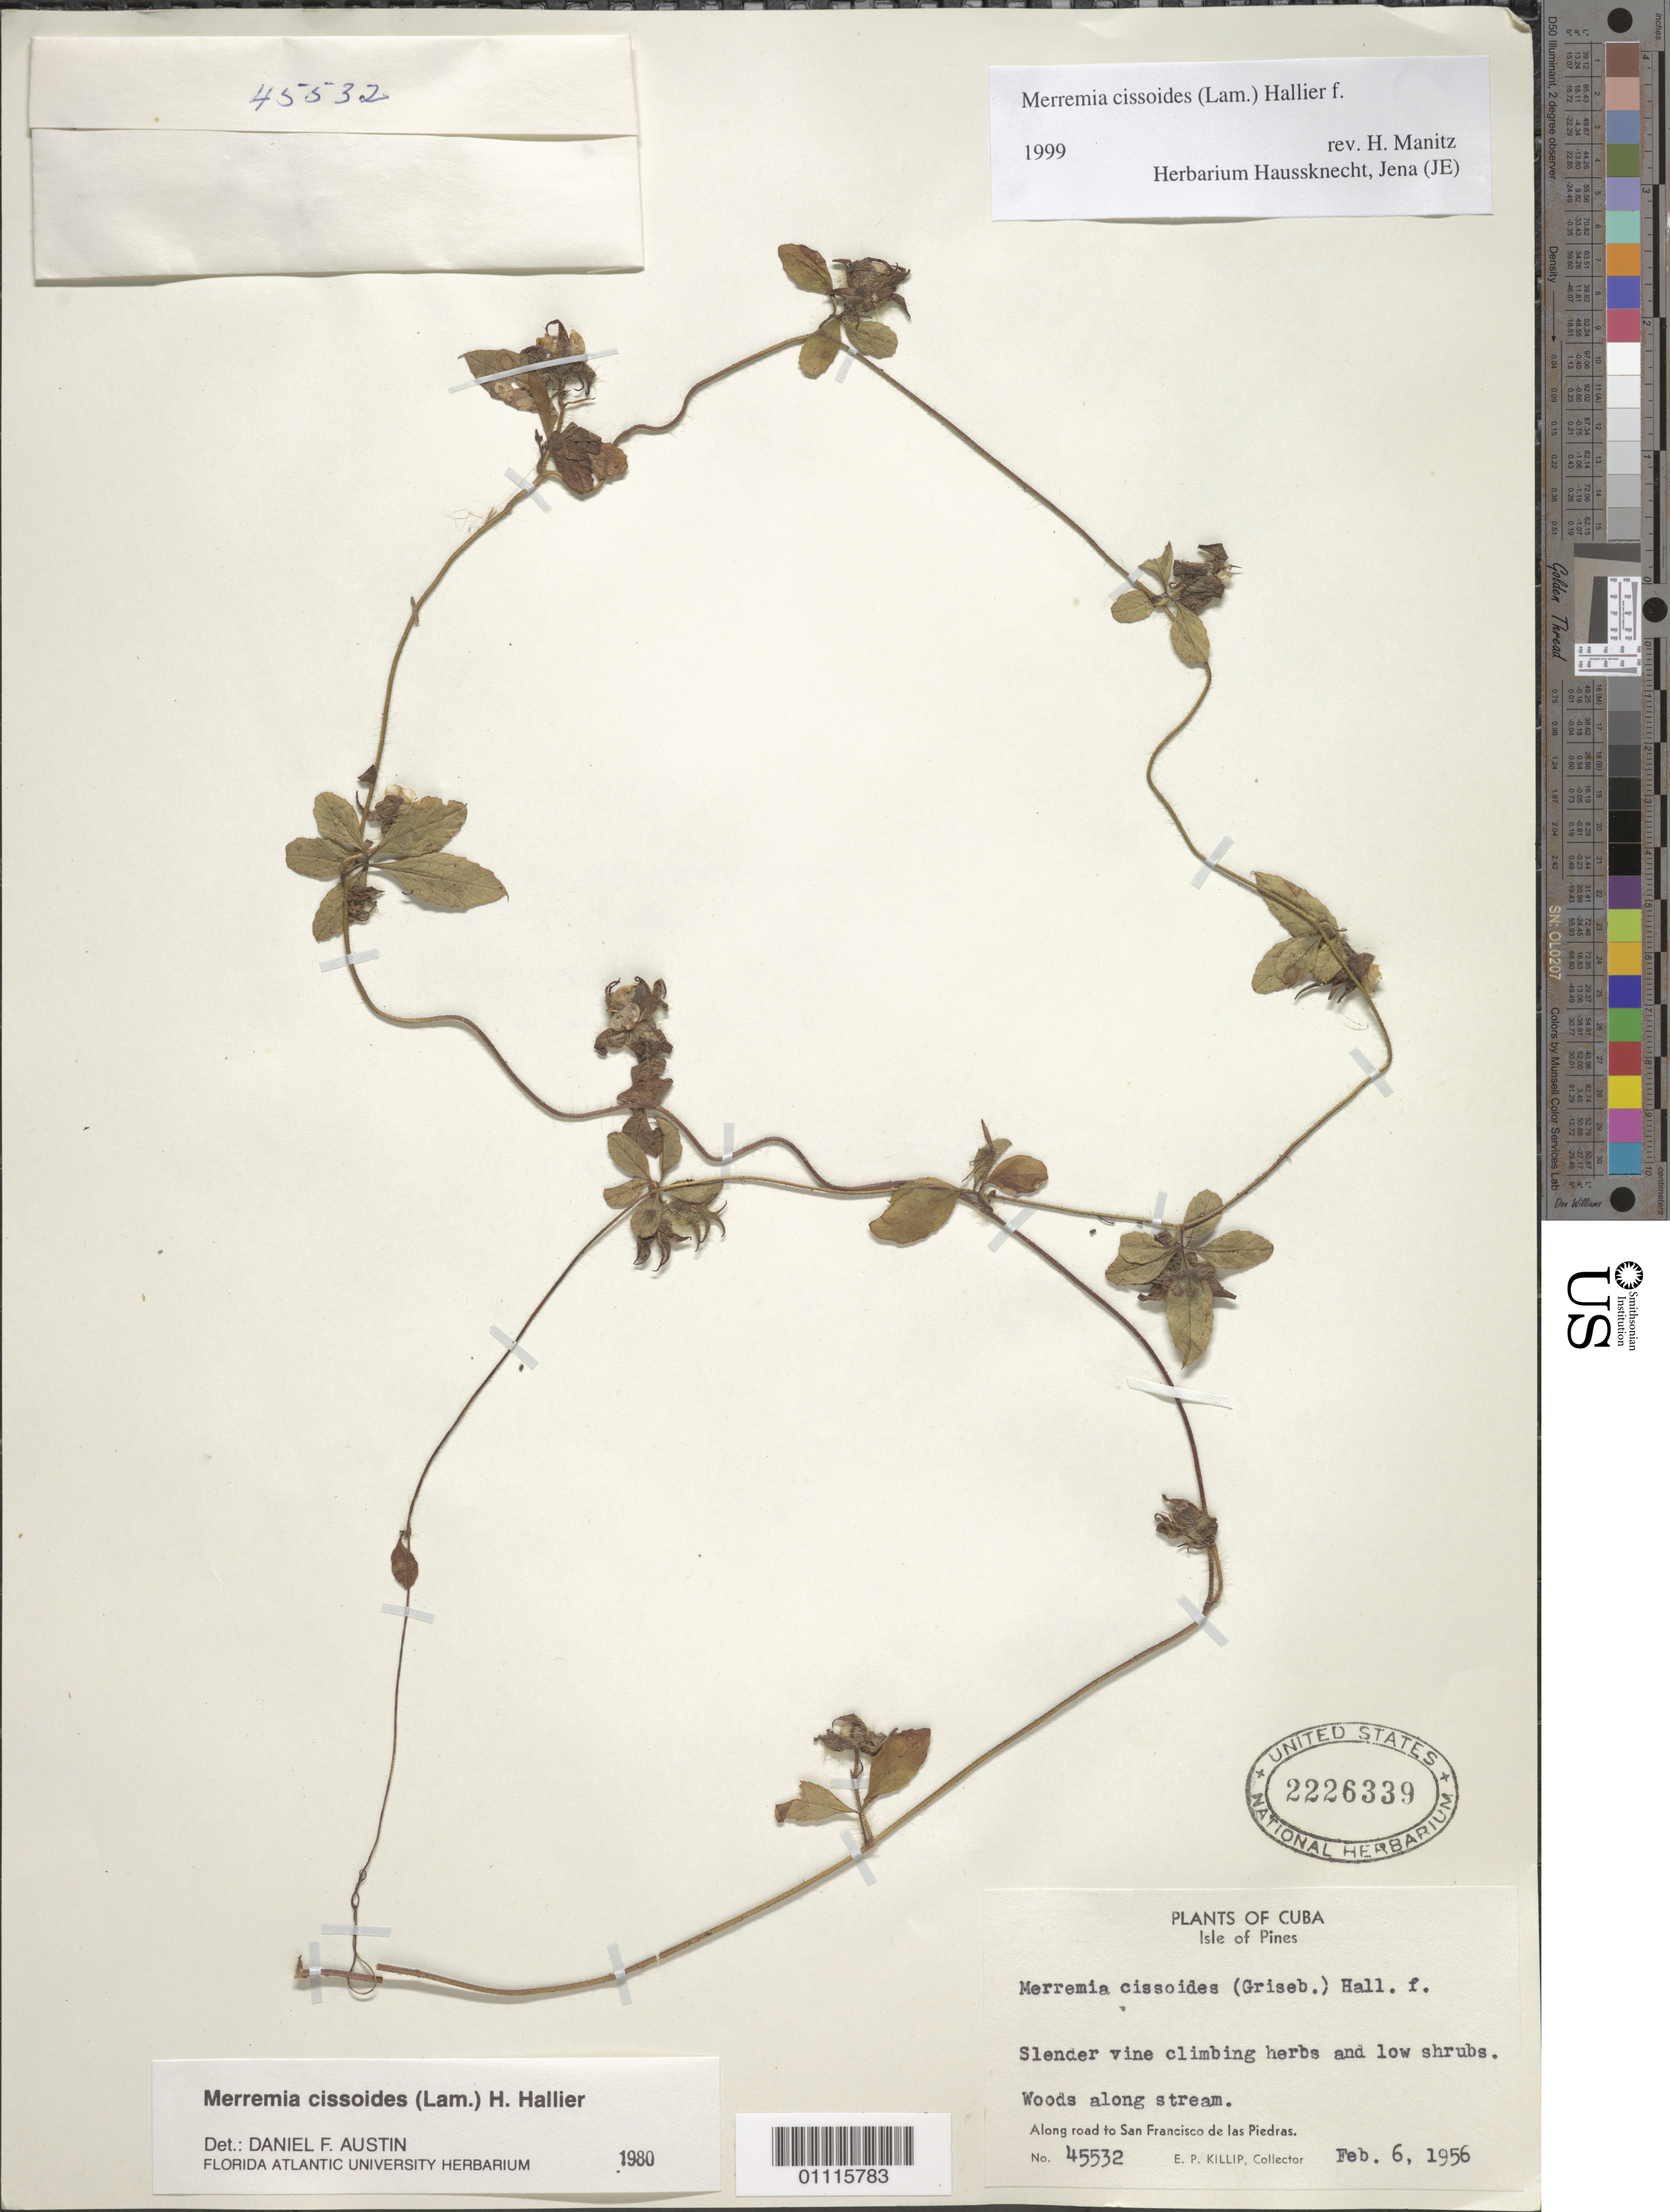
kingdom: Plantae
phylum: Tracheophyta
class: Magnoliopsida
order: Solanales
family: Convolvulaceae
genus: Distimake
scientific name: Distimake cissoides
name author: (Lam.) A. R. Simões & Staples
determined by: Strong, Mark T., (BOT), Smithsonian Institution - National Museum of Natural History (UNITED STATES)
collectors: E. P. Killip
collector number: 45532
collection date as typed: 06 Feb 1956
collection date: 1956-02-06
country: Cuba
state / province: Isla de La Juventud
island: Isla de la Juventud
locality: Isle of Pines, Along road to San Francisco de las Piedras Woods along stream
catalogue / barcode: US 2226339